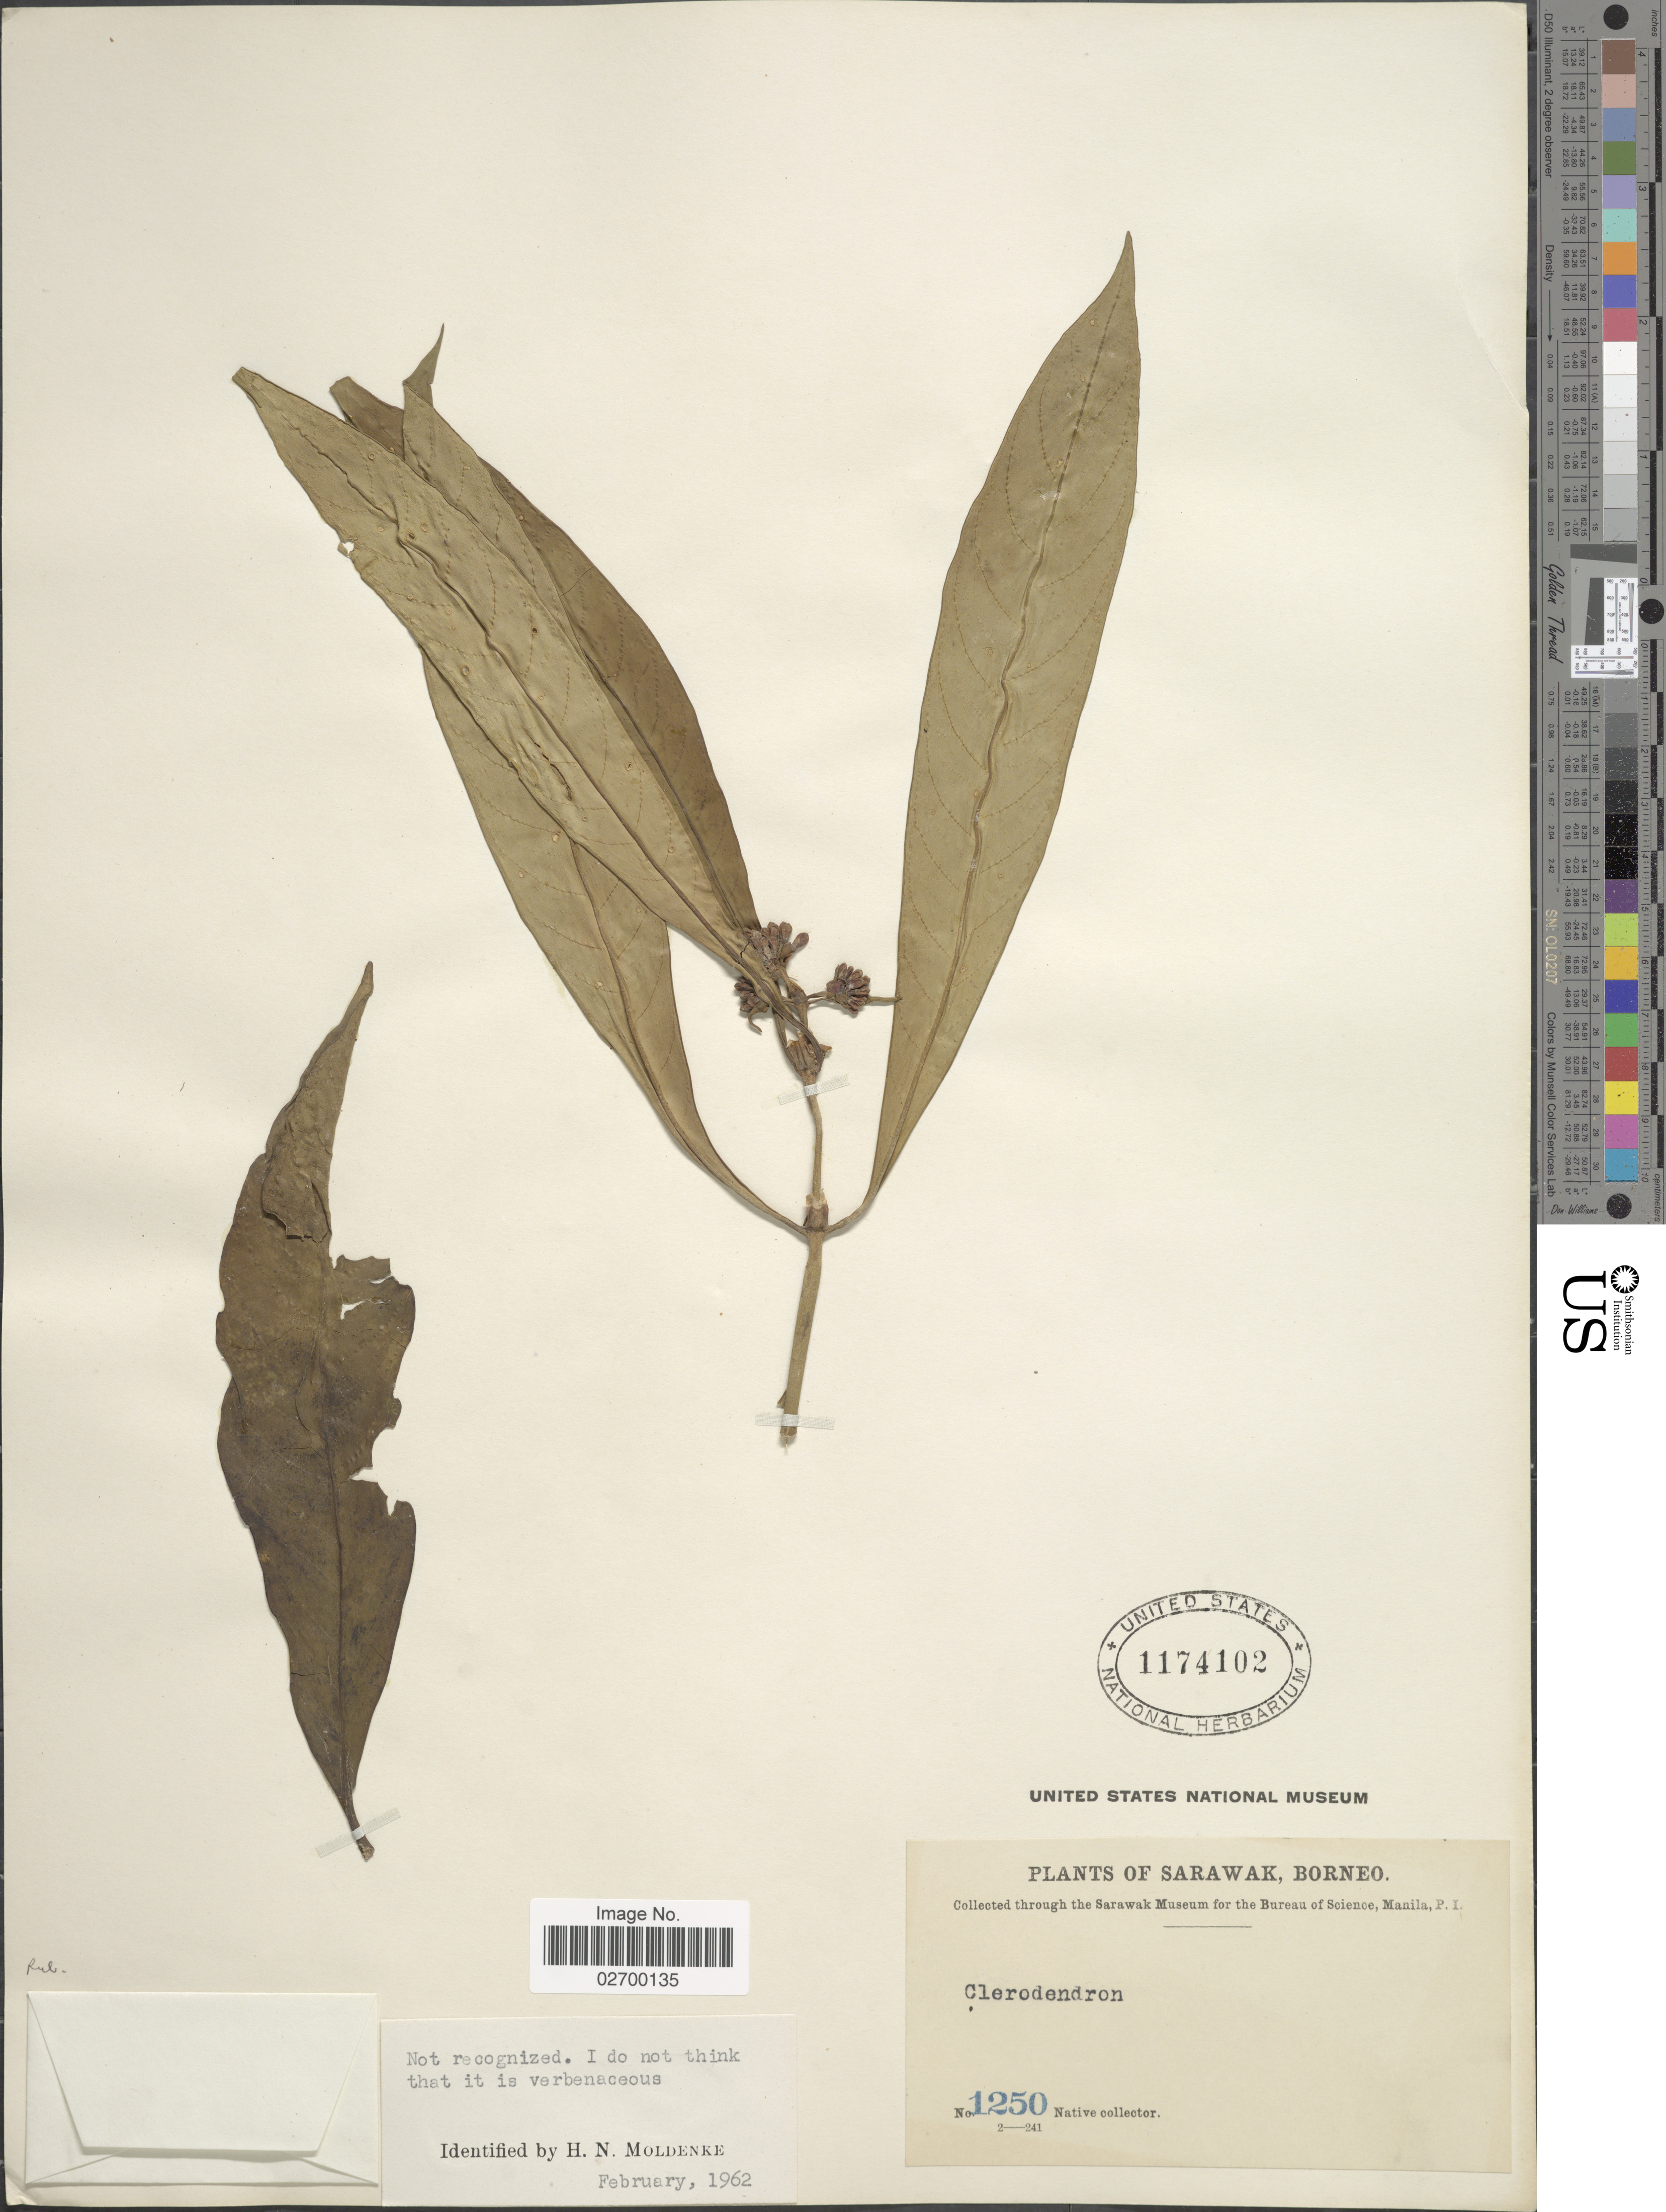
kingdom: Plantae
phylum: Tracheophyta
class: Magnoliopsida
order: Gentianales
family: Rubiaceae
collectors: Native collector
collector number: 1250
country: Malaysia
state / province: Sarawak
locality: Borneo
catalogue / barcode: US 1174102